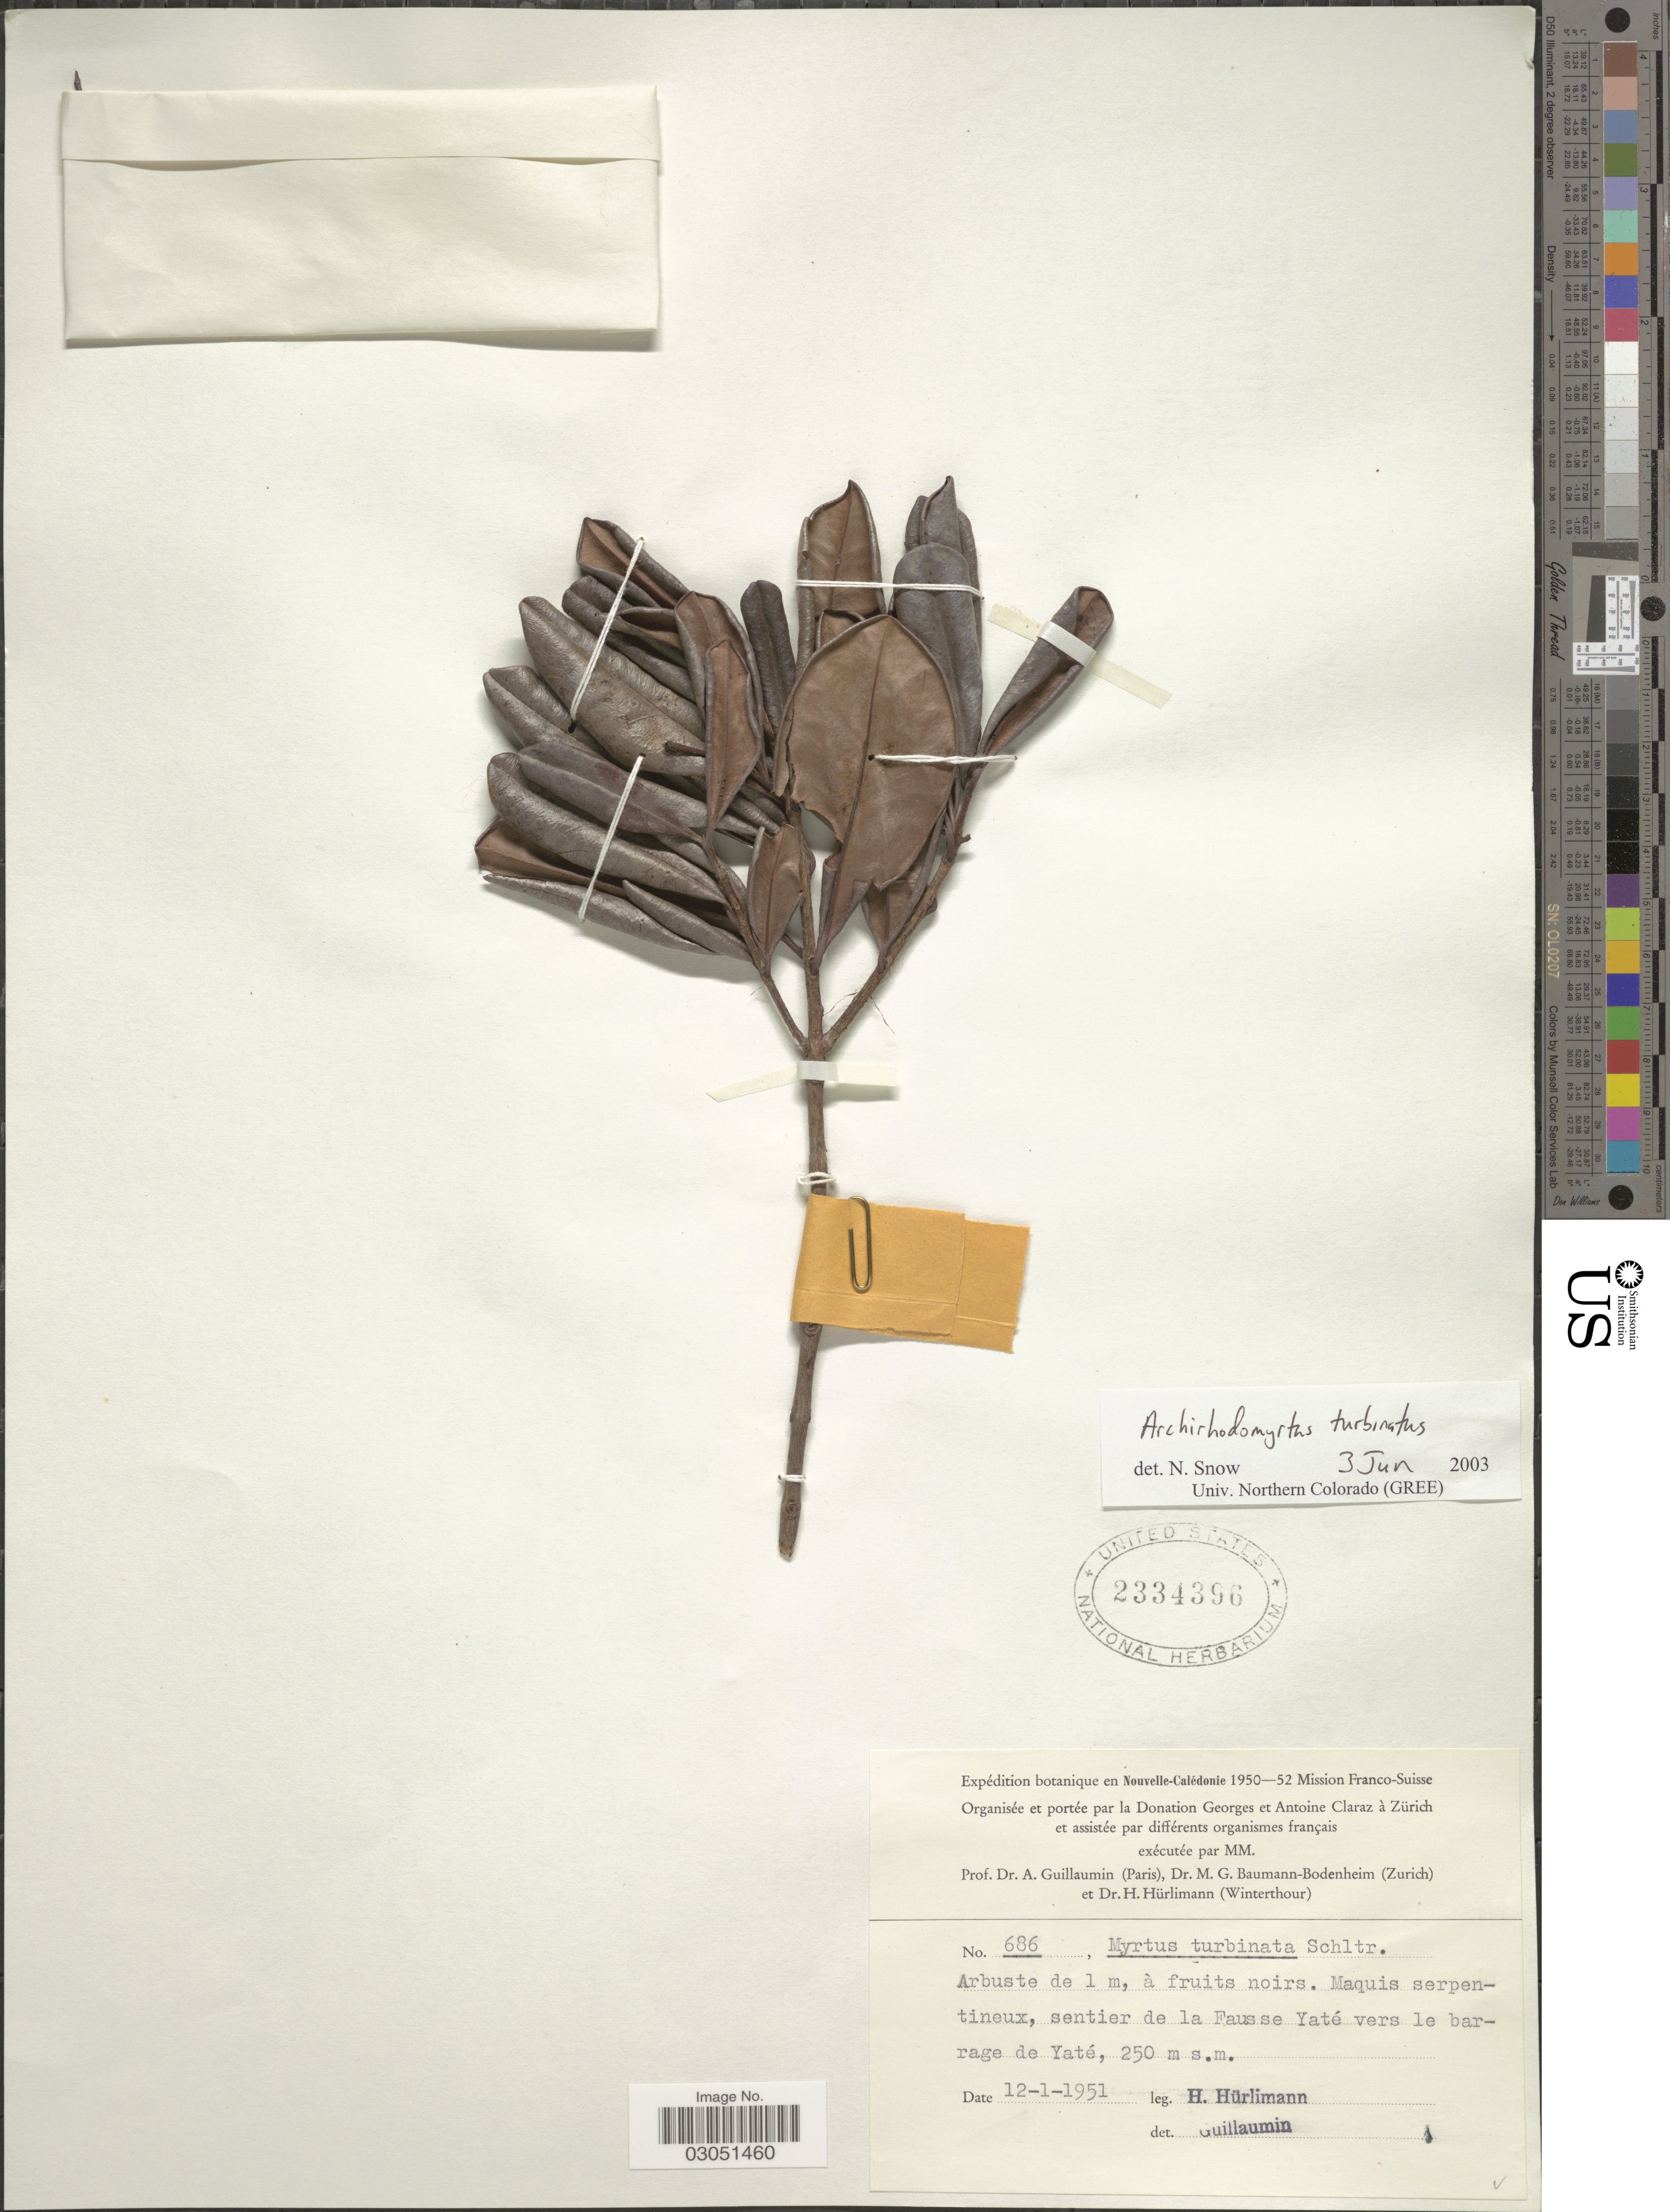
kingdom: Plantae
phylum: Tracheophyta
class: Magnoliopsida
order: Myrtales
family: Myrtaceae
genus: Archirhodomyrtus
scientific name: Archirhodomyrtus turbinata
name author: (Schltr.) Burret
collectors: H. Hürlimann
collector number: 686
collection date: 1951-01-12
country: New Caledonia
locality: Nouvelle-Calédonie, Maquis serpentineux, sentier de la Fausse Yaté vers le barrage de Yaté.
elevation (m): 250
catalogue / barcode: US 2334396